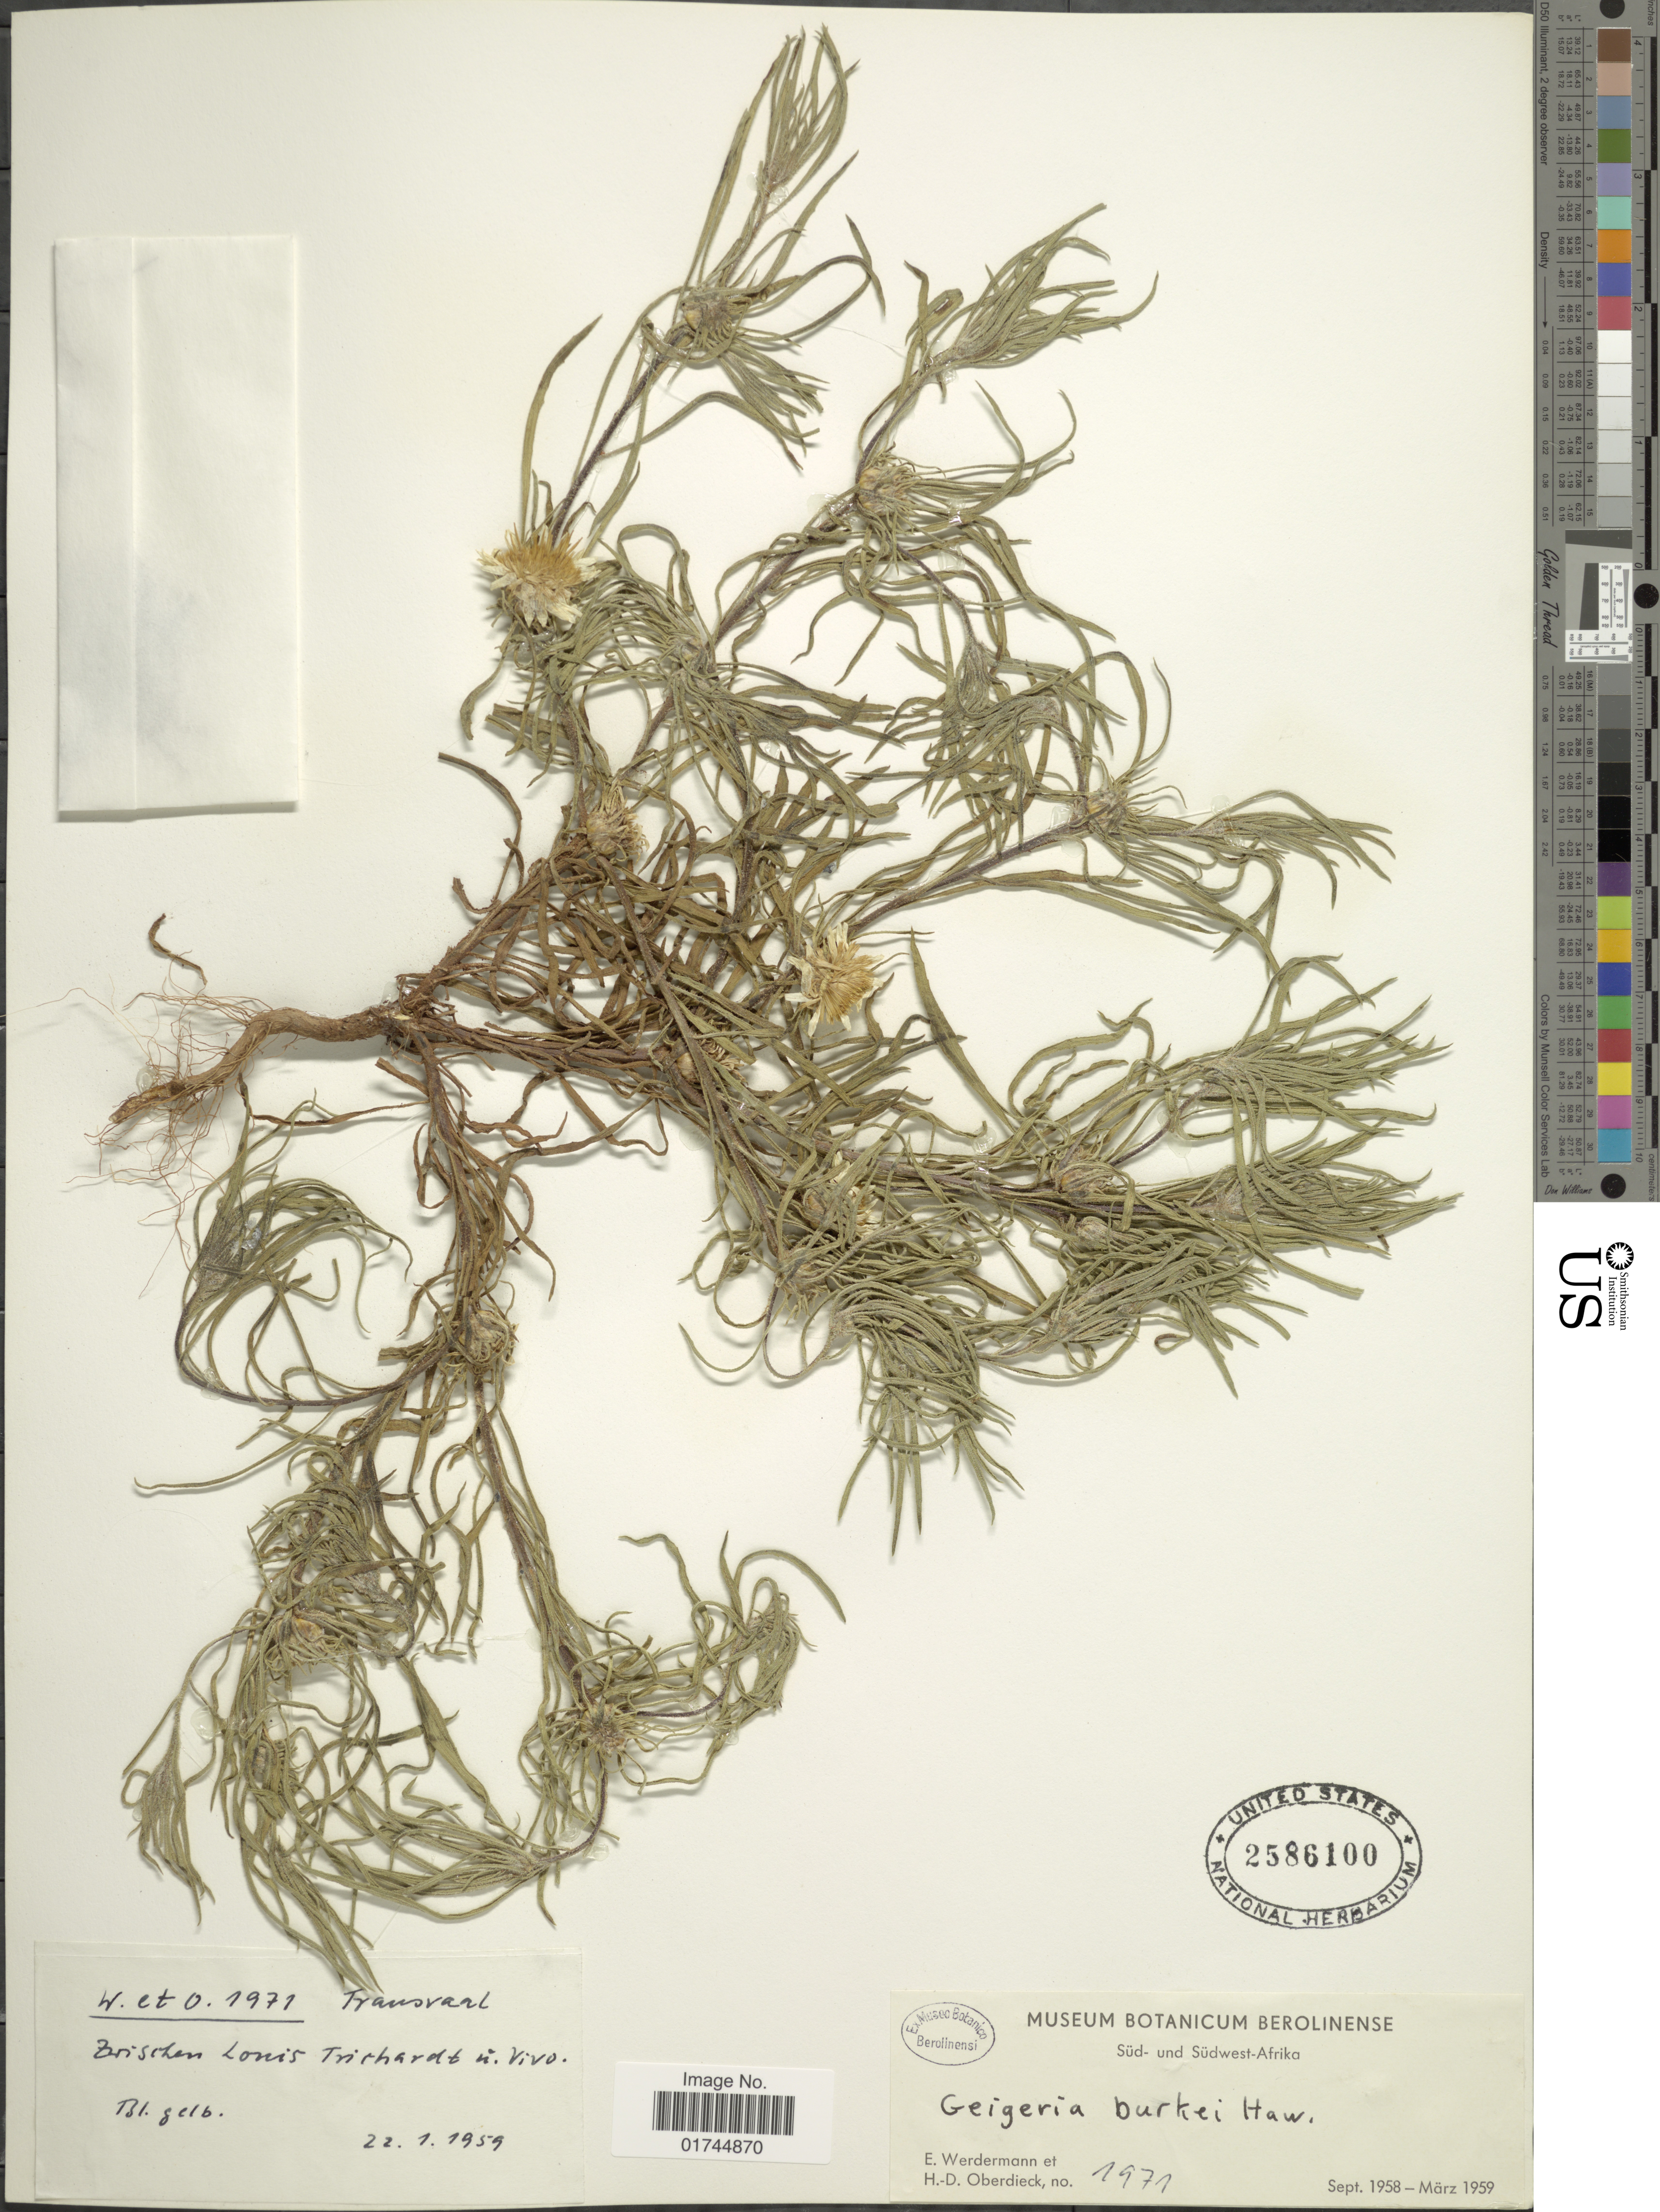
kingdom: Plantae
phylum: Tracheophyta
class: Magnoliopsida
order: Asterales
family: Asteraceae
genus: Geigeria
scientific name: Geigeria burkei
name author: Harv.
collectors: E. Werdermann & H. Oberdieck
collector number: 1971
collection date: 1959-01-22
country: Namibia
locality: Süd- und Südwest-Afrika, Transvaal, Süd- und Südwest-Afrika.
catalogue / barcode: US 2586100